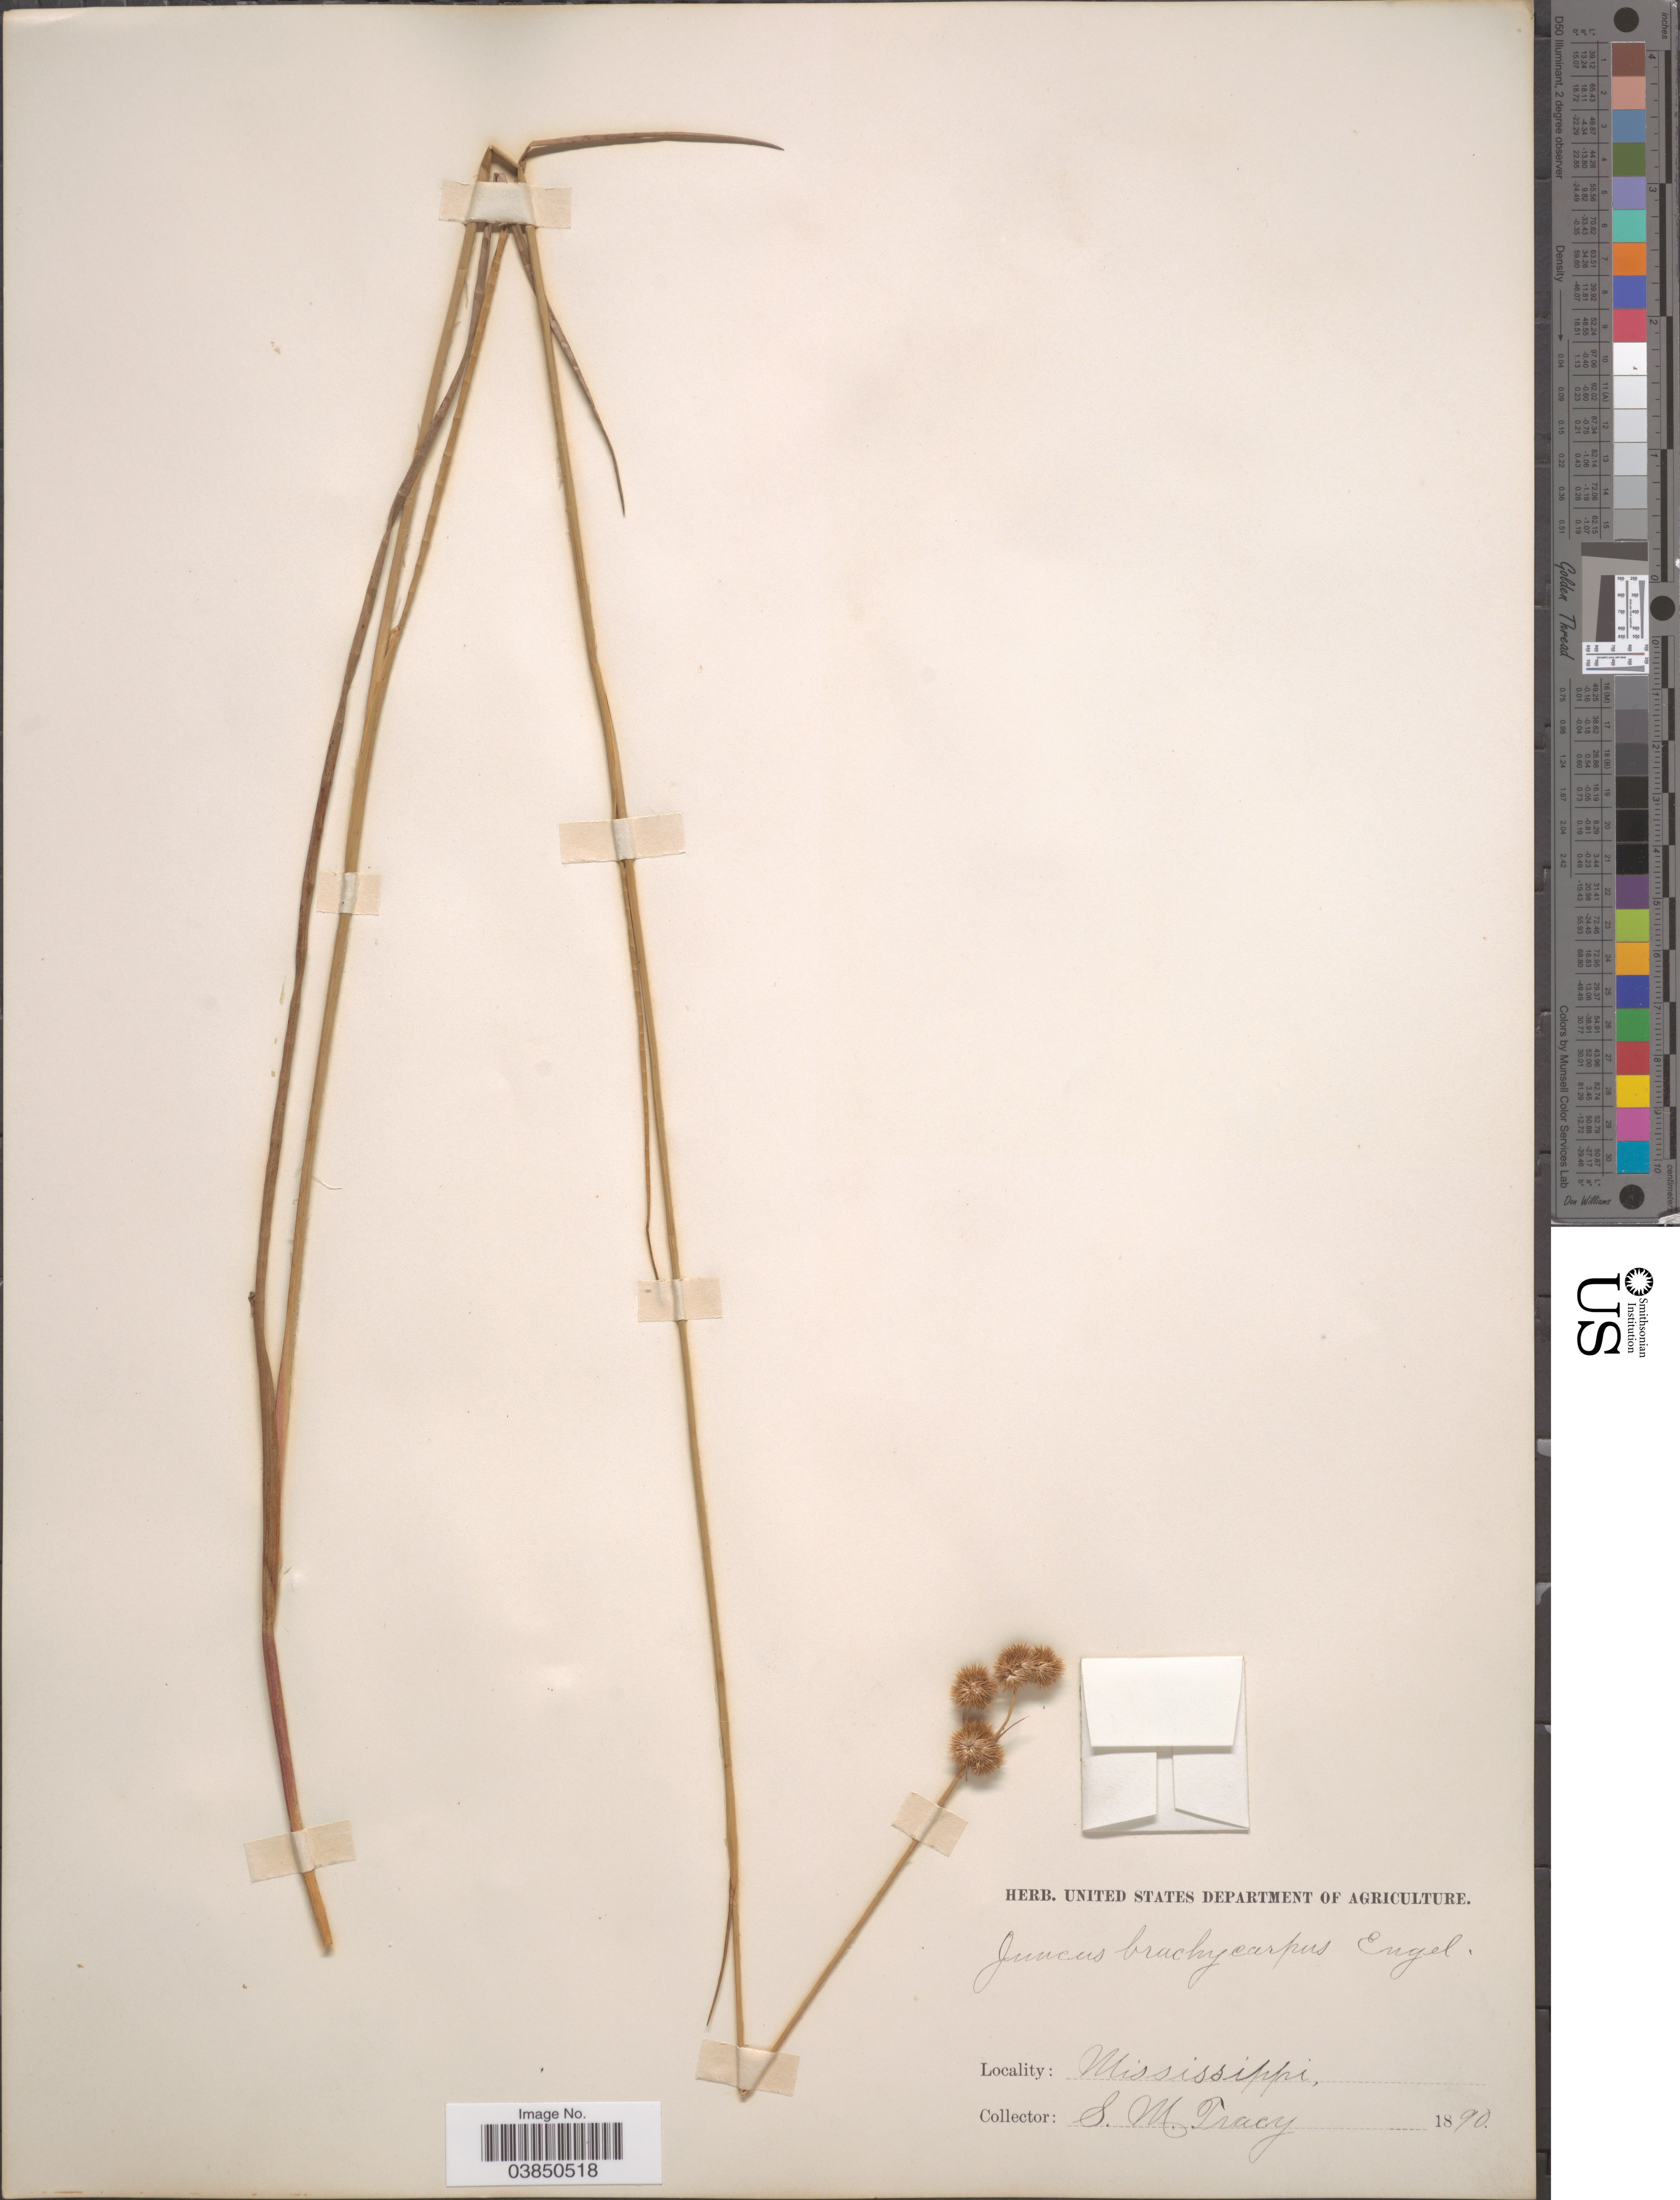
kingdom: Plantae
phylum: Tracheophyta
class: Liliopsida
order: Poales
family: Juncaceae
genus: Juncus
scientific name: Juncus brachycarpus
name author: Engelm.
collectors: S. M. Tracy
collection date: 1890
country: United States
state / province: Mississippi